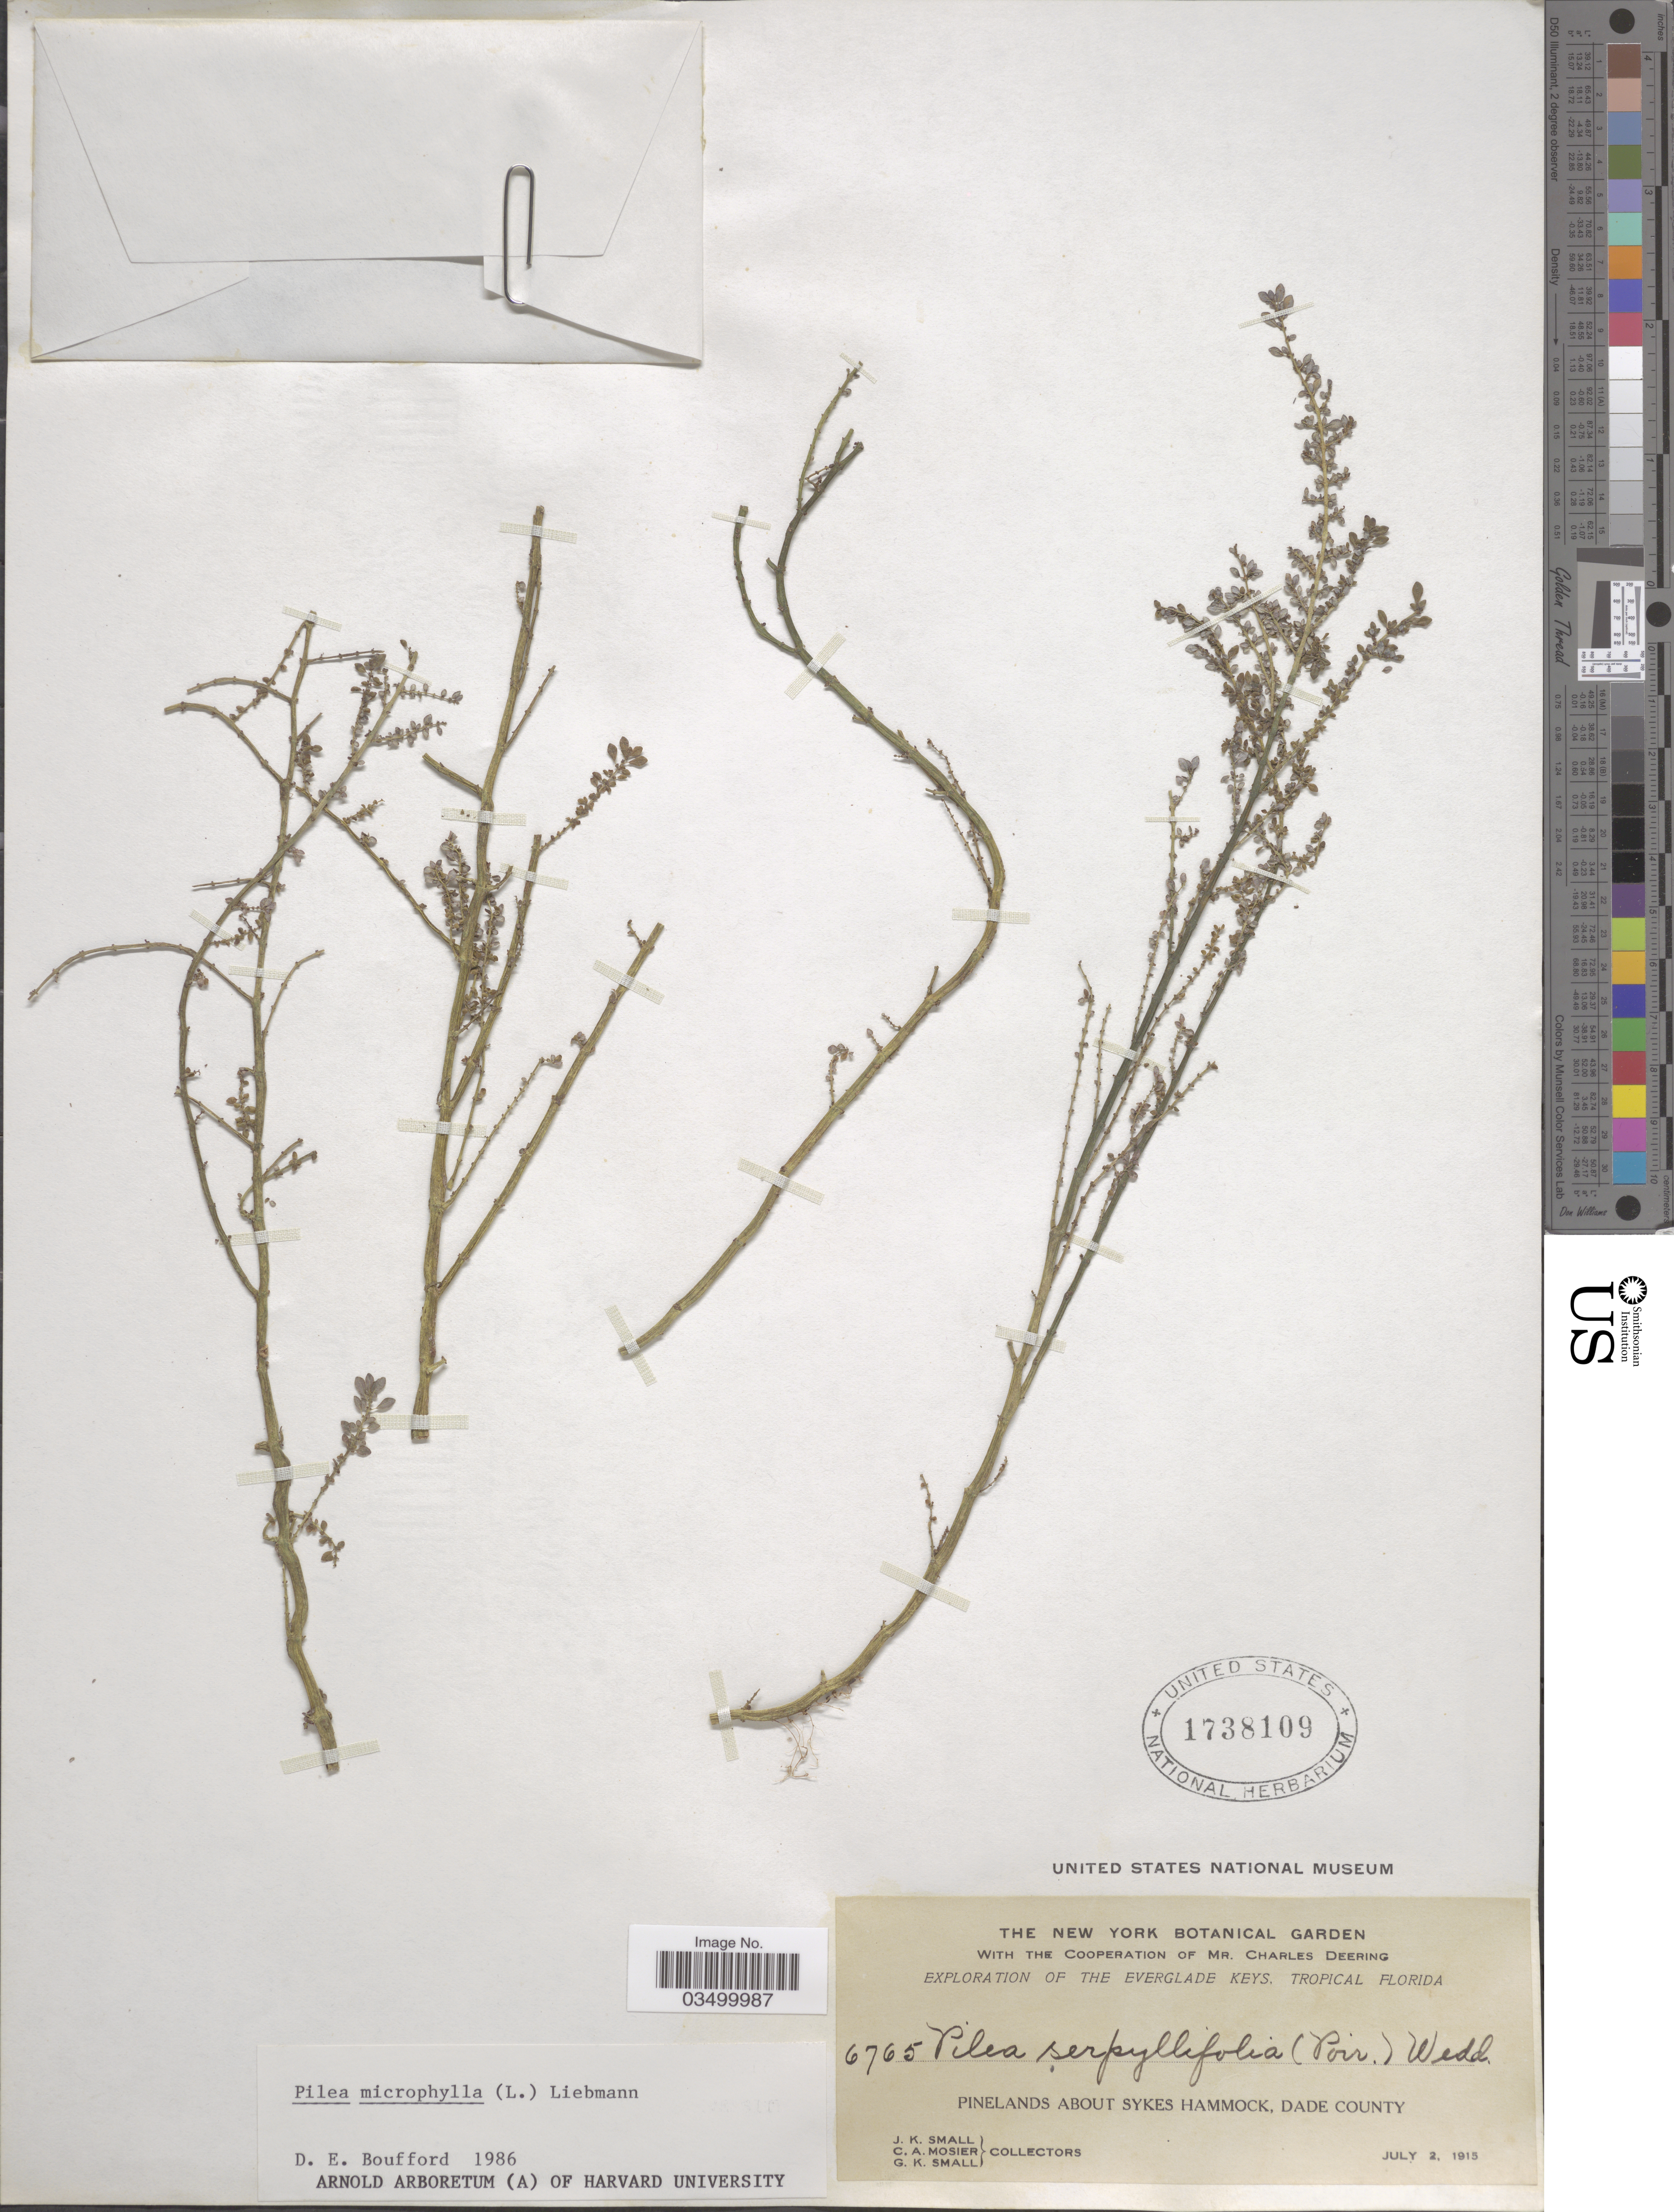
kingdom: Plantae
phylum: Tracheophyta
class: Magnoliopsida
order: Rosales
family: Urticaceae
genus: Pilea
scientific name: Pilea microphylla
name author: (L.) Liebm.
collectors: J. K. Small, C. A. Mosier & G. K. Small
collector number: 6765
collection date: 1915-07-02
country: United States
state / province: Florida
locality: The Everglade Keys, Tropical Florida. Pinelands about Sykes Hammock, Dade County.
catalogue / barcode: US 1738109